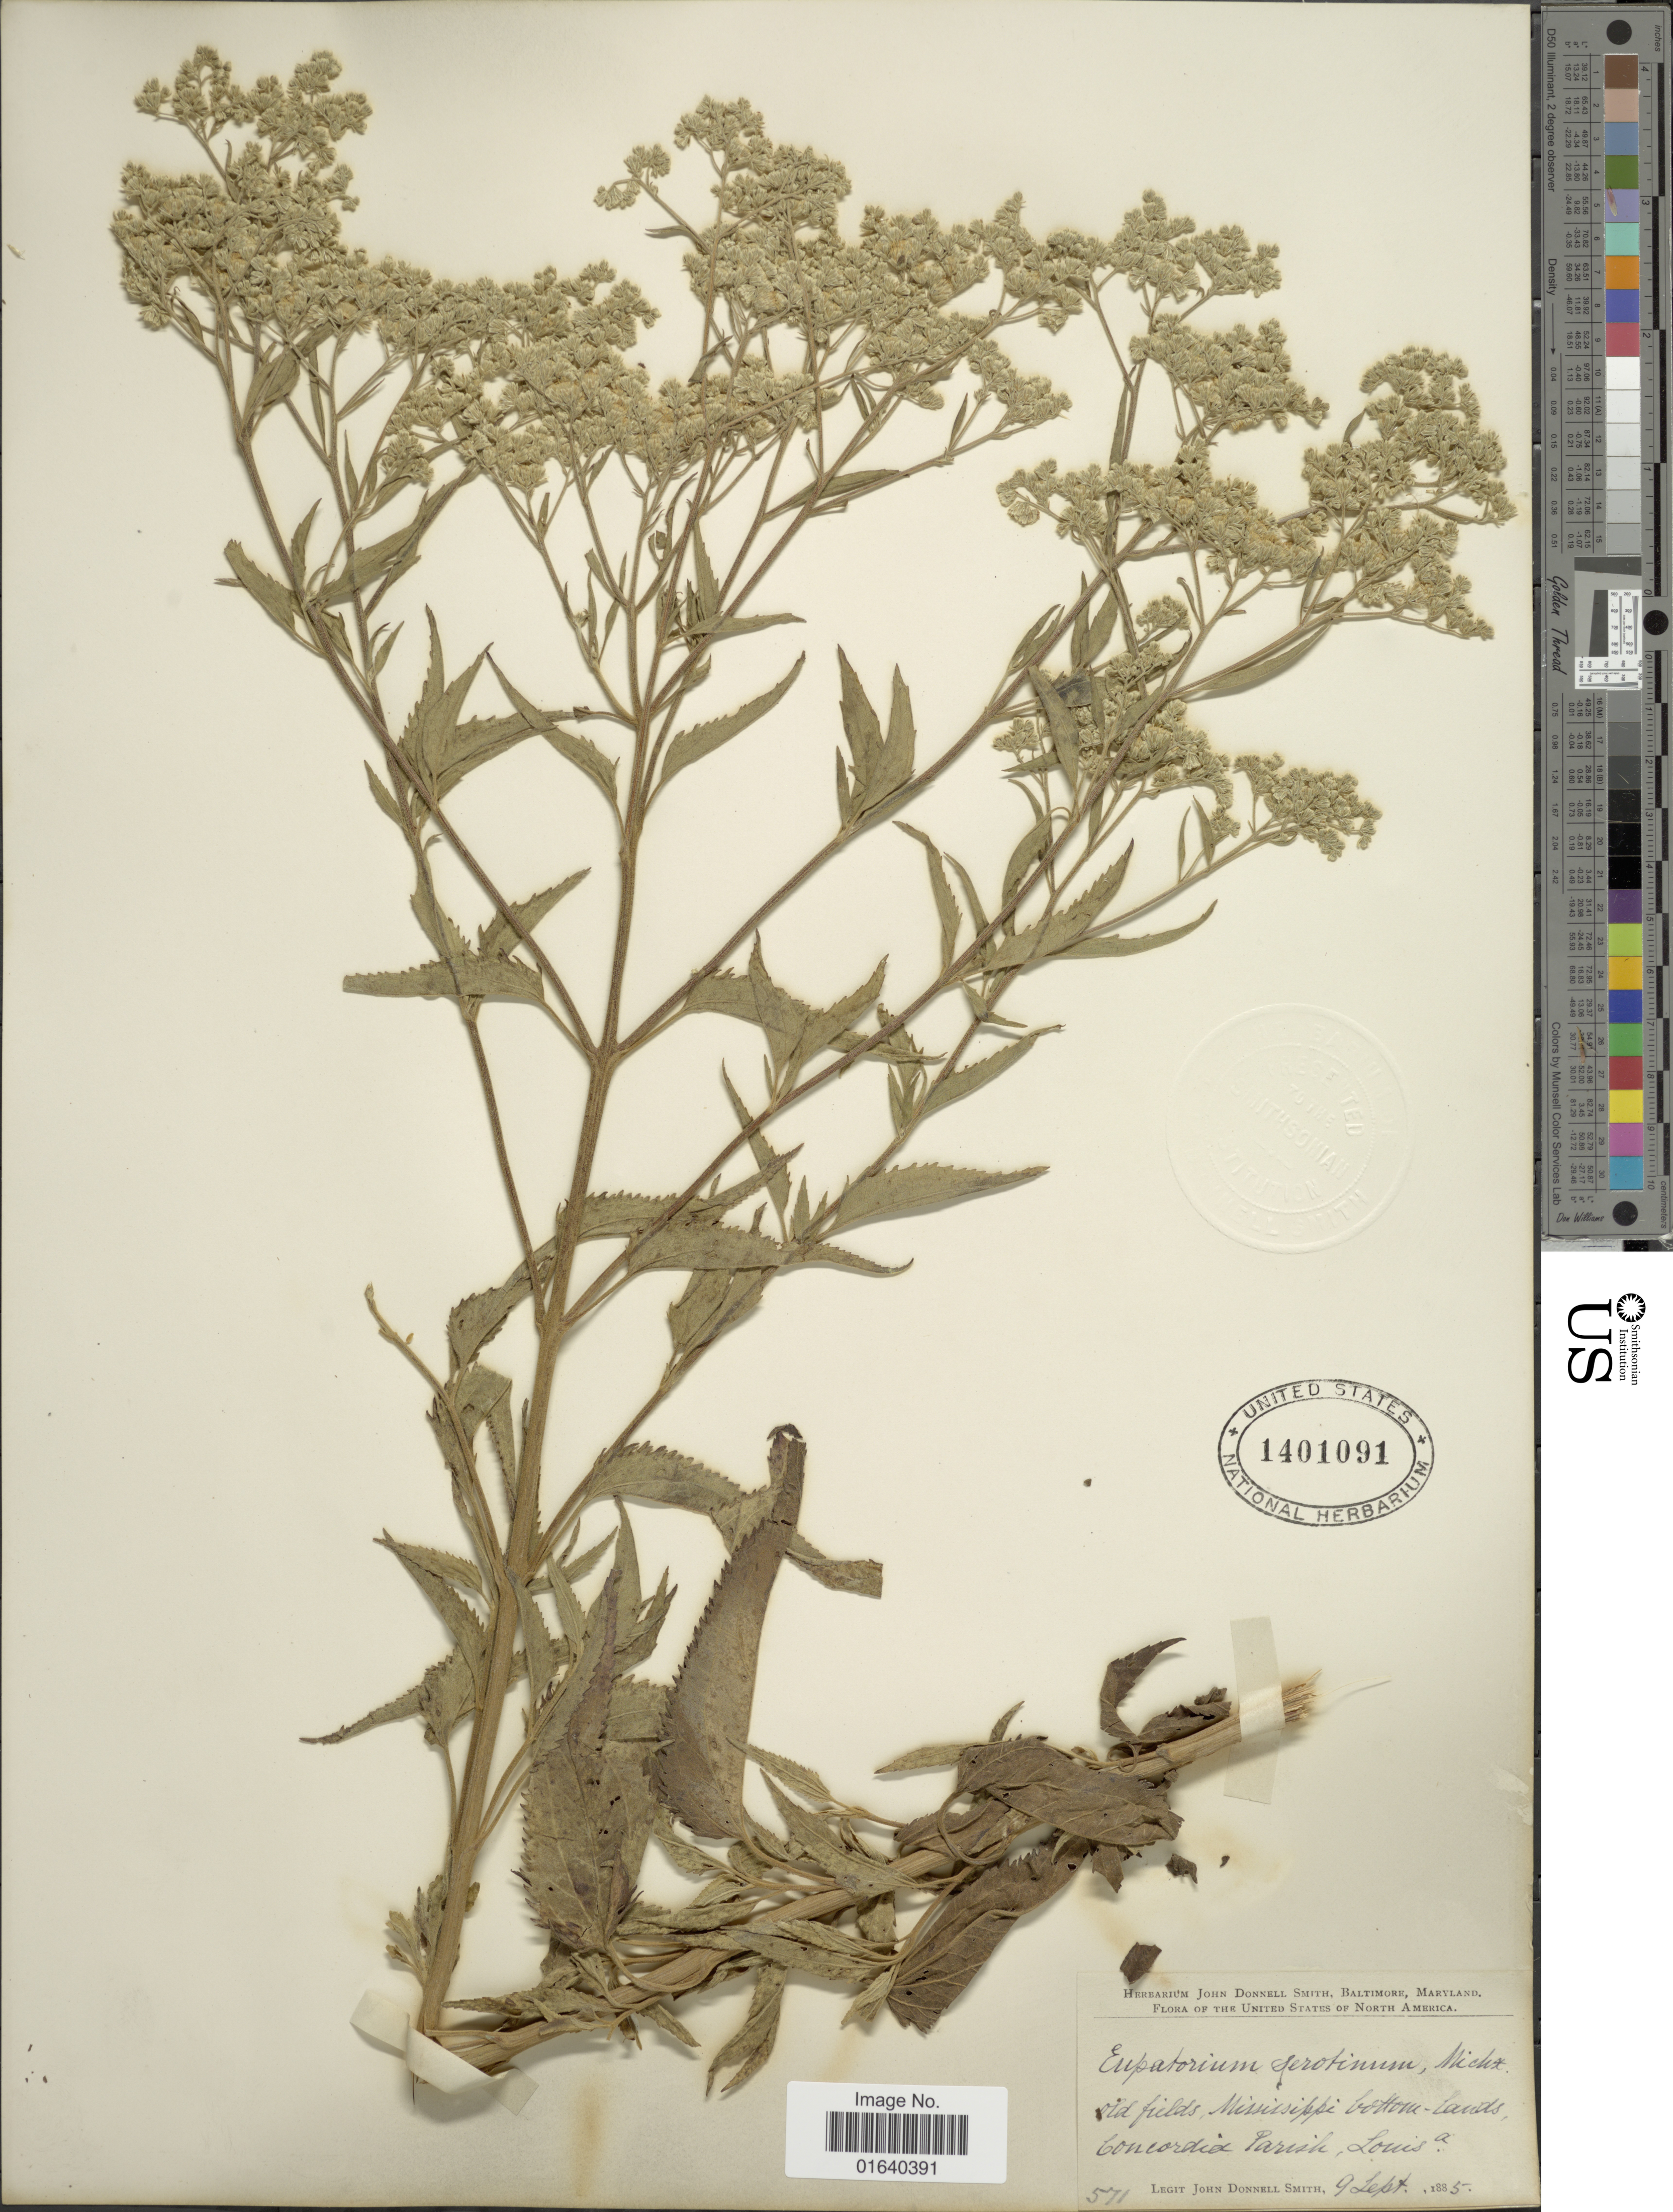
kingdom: Plantae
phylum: Tracheophyta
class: Magnoliopsida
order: Asterales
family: Asteraceae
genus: Eupatorium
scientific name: Eupatorium serotinum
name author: Michx.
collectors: J. Donnell Smith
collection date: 1885-09-09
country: United States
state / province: Mississippi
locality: Old fields, Mississippi bottom-lands, Concordia Parsih, Louis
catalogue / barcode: US 1401091